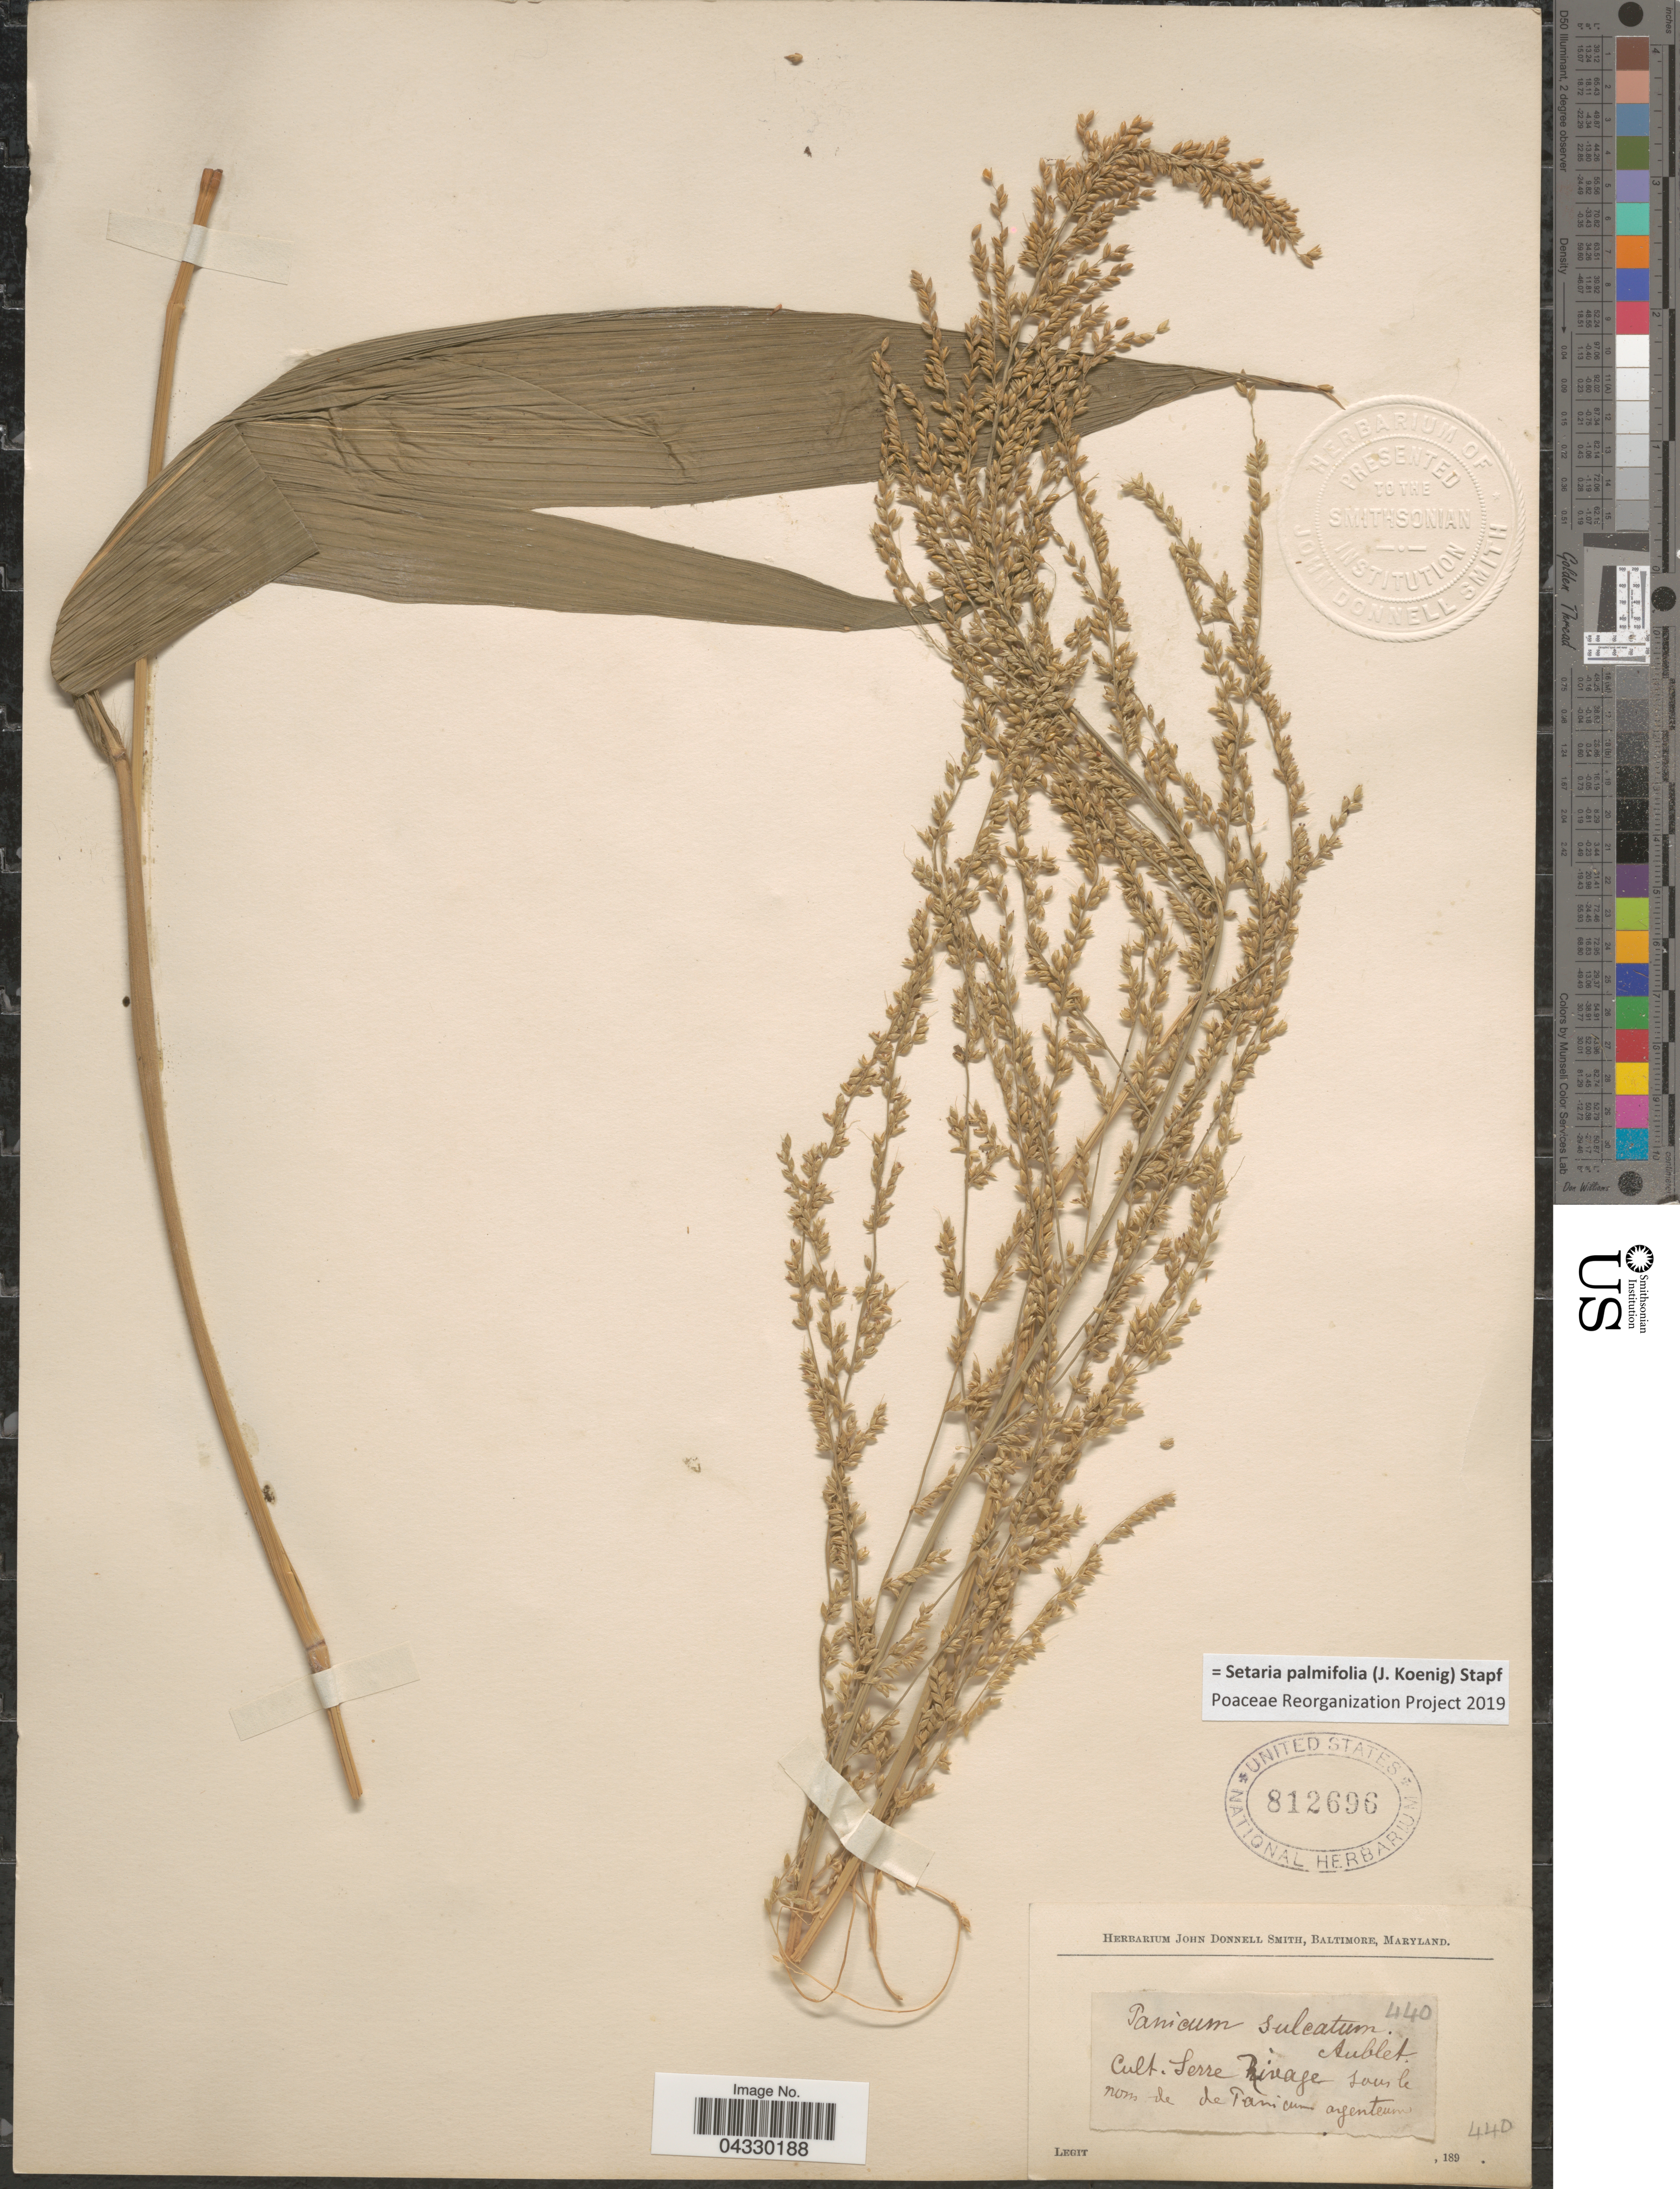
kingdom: Plantae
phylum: Tracheophyta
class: Liliopsida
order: Poales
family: Poaceae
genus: Setaria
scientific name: Setaria palmifolia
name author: (J. Koenig) Stapf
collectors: ex Herb. John Donnell Smith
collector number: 440?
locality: Cult. Serre Rivage [no further locality data]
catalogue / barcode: US 812696